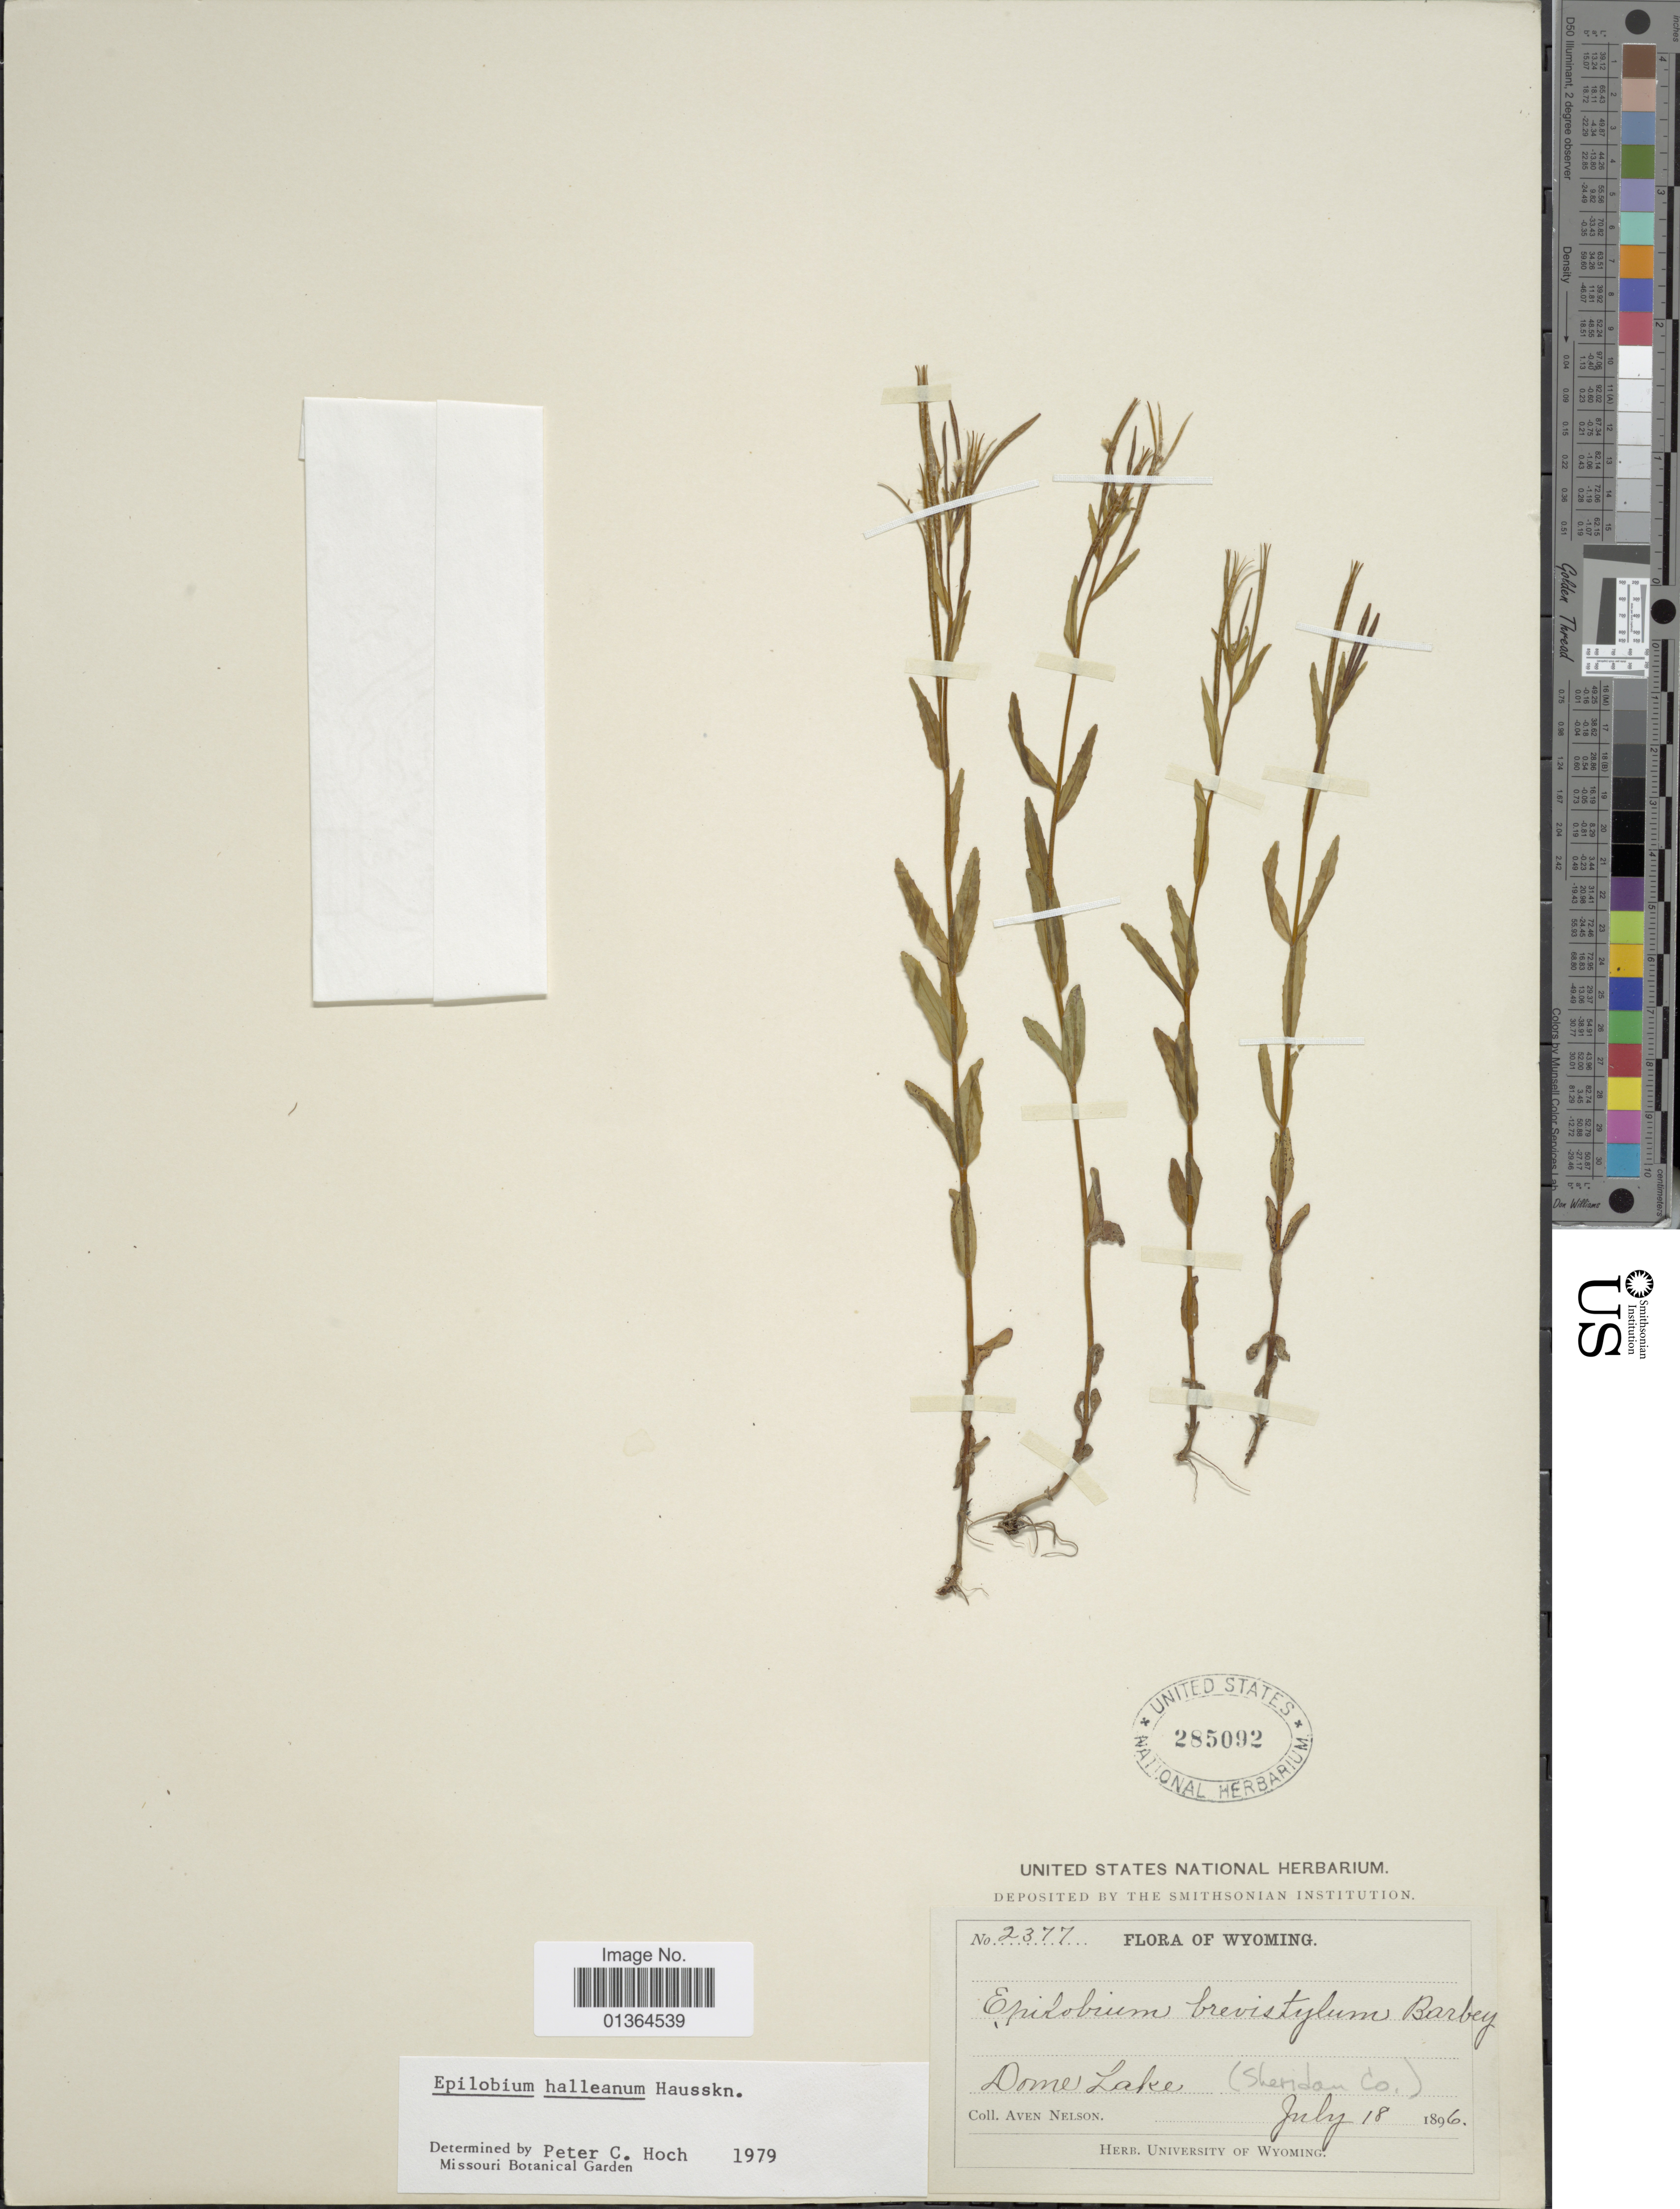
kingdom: Plantae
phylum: Tracheophyta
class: Magnoliopsida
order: Myrtales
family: Onagraceae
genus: Epilobium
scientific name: Epilobium hallianum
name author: Hausskn.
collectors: A. Nelson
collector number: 2377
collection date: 1896-07-18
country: United States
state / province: Wyoming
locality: Dome Lake (Sheridan Co.).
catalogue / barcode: US 285092